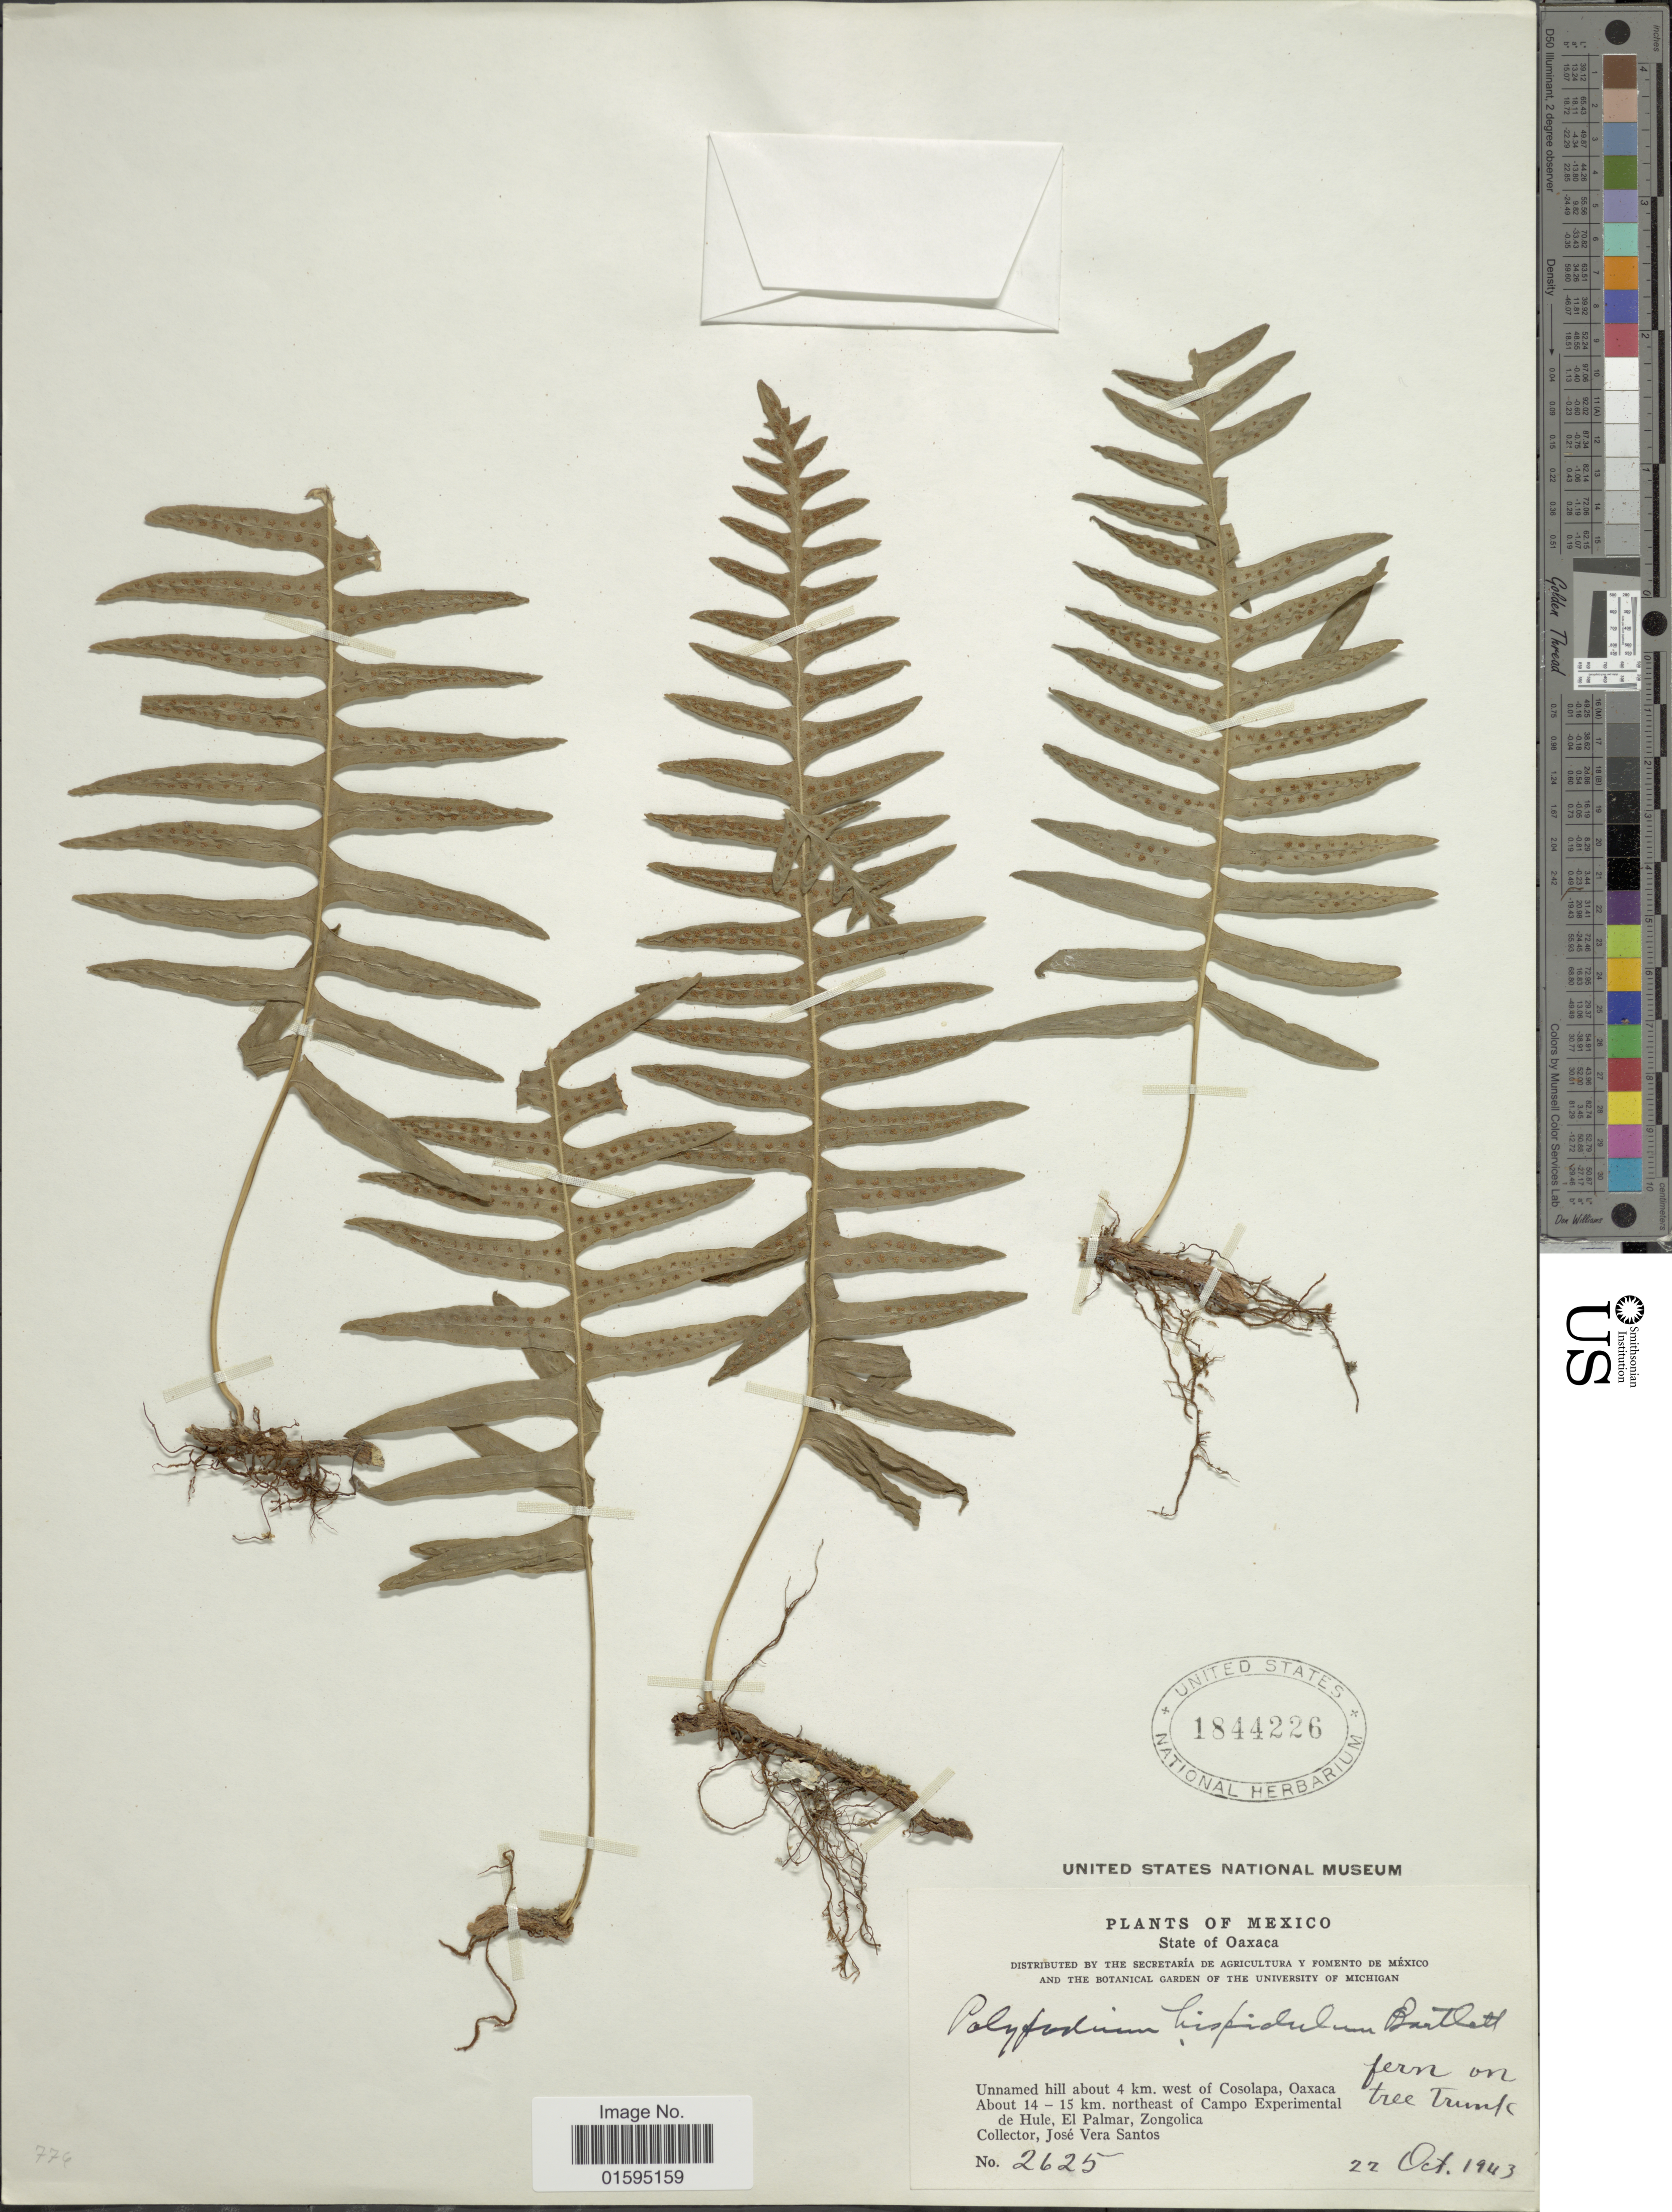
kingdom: Plantae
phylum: Tracheophyta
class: Polypodiopsida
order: Polypodiales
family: Polypodiaceae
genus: Polypodium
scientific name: Polypodium hispidulum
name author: Bartlett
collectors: J. V. Santos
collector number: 2625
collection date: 1943-10-22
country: Mexico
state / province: Oaxaca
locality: Unnamed hill about 4 km. west of Cosolapa, Oaxaca, About 14 - 15 km. northeast of Campo Experimental de Hule, El Palmar, Zongolica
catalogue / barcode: US 1844226